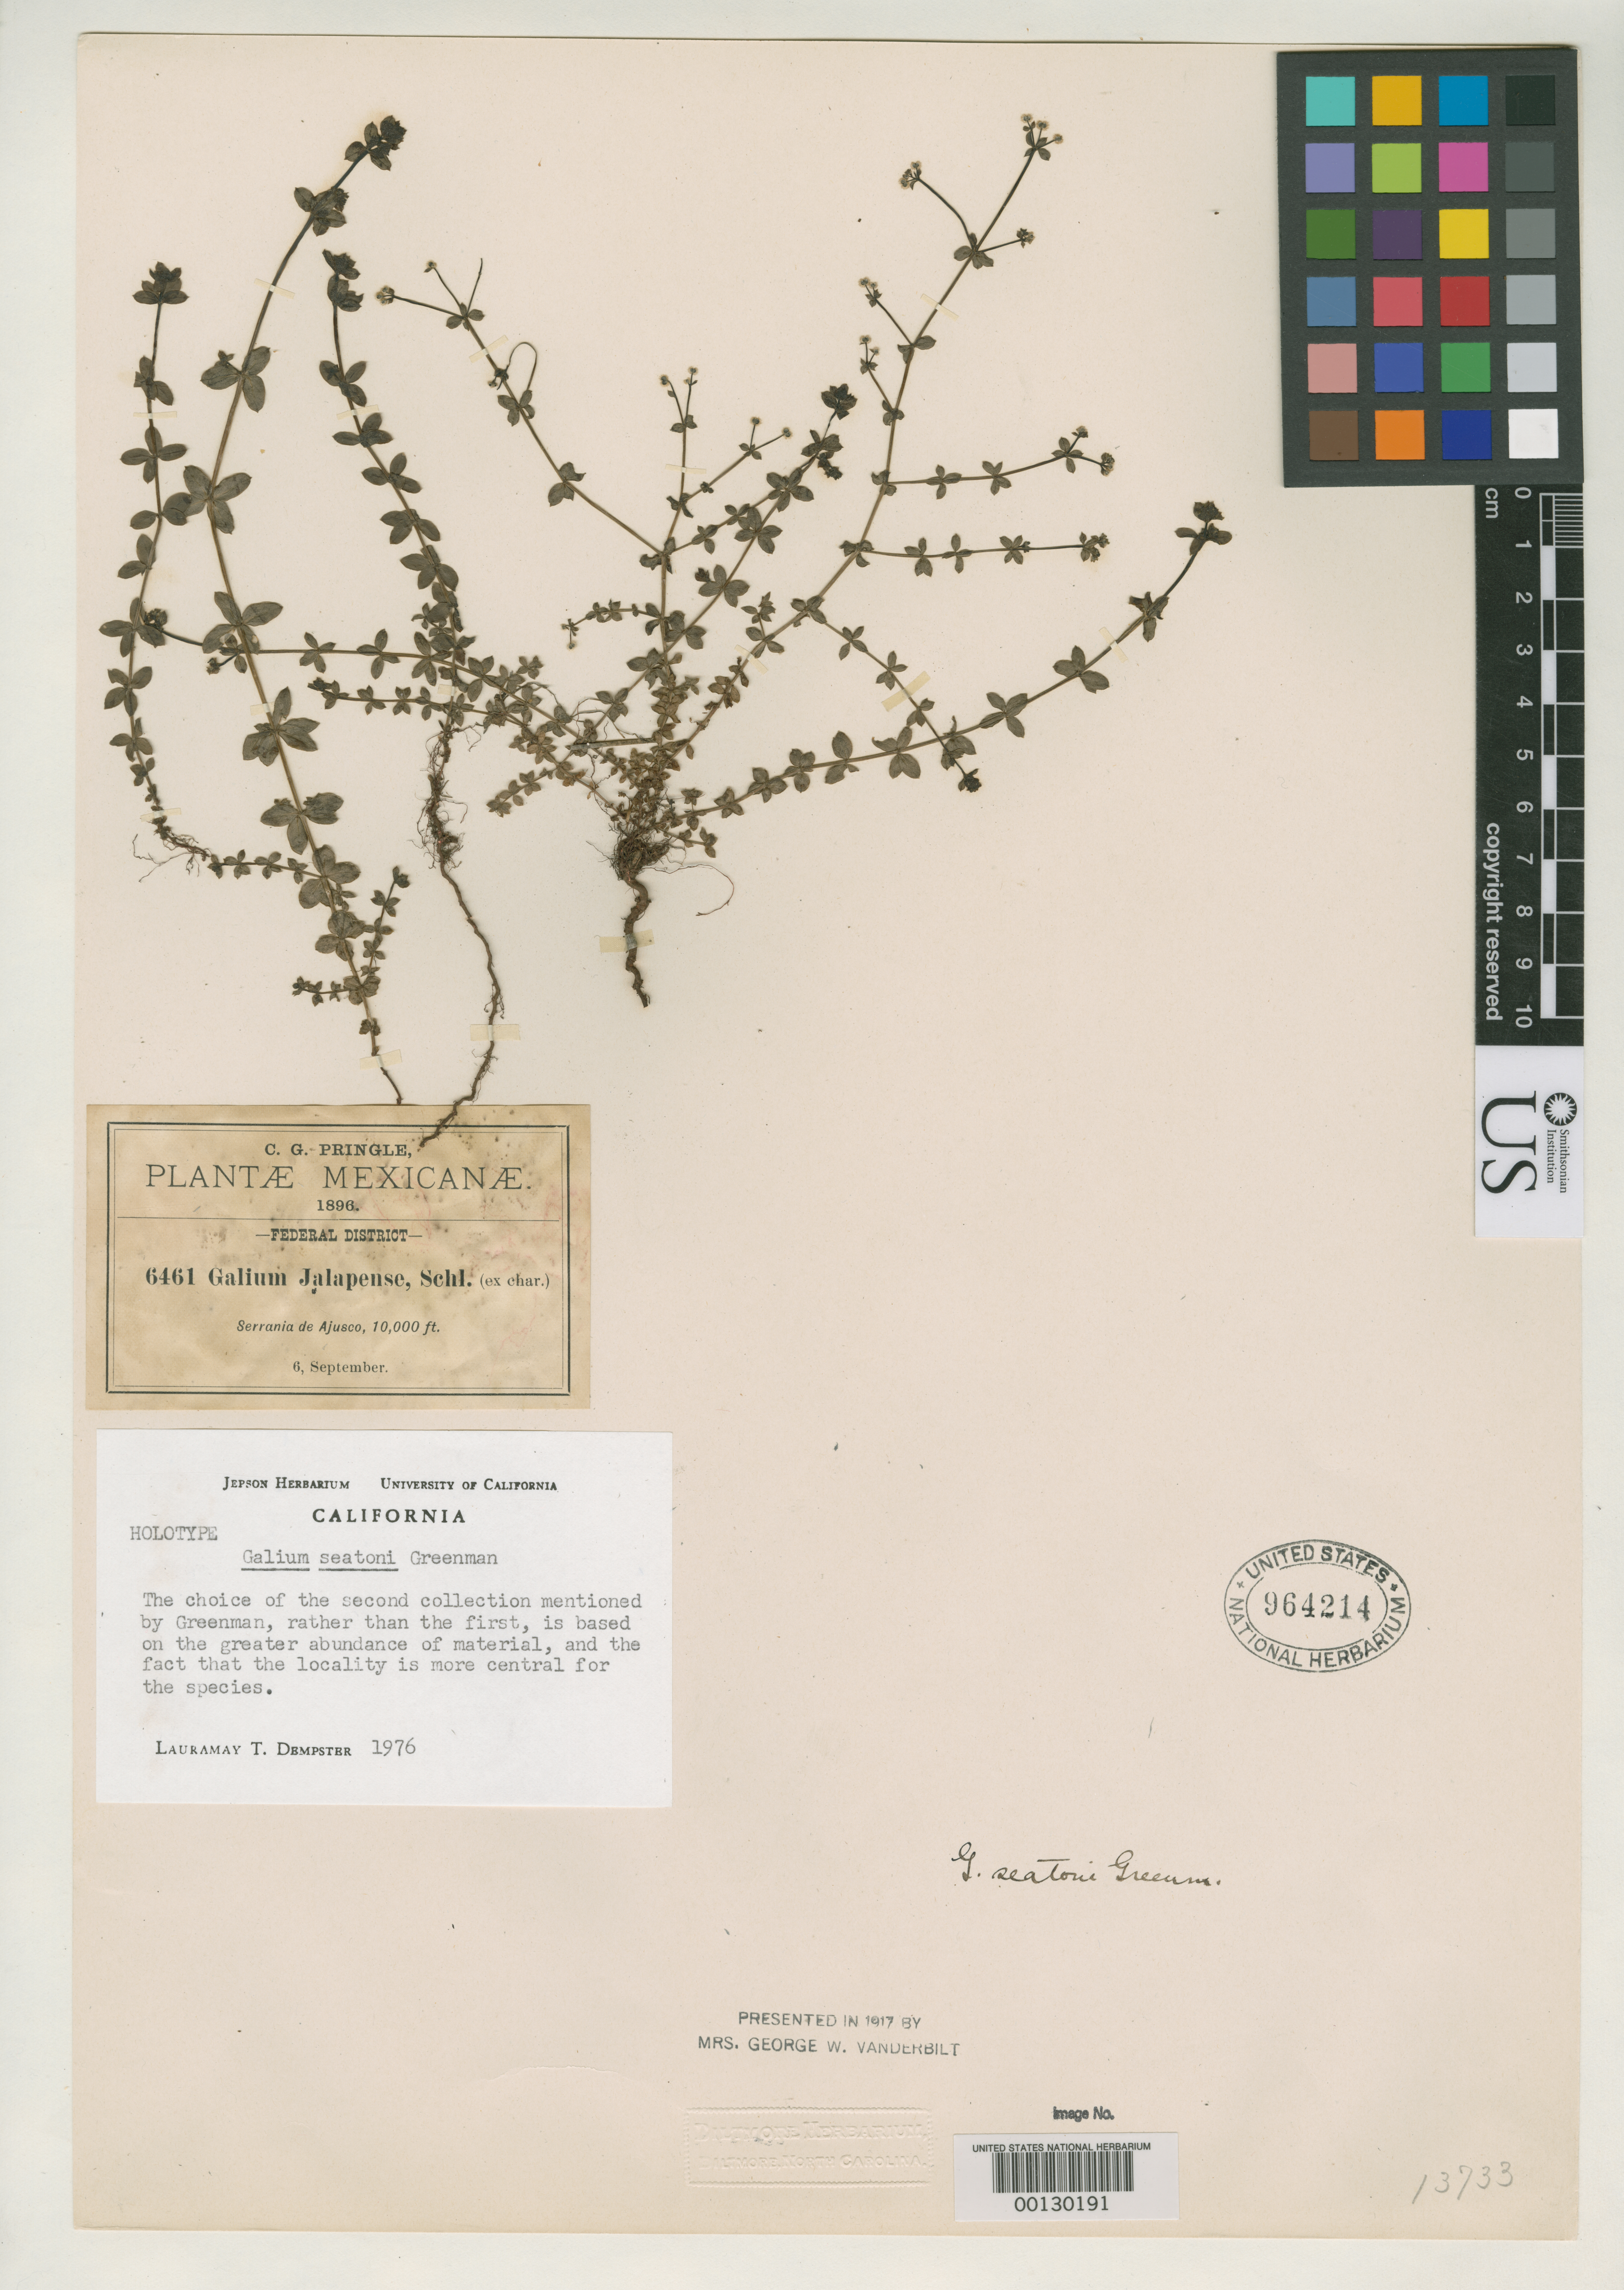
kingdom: Plantae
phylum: Tracheophyta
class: Magnoliopsida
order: Gentianales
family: Rubiaceae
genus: Galium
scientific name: Galium seatonii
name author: Greenm.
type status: Lectotype; Syntype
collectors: C. G. Pringle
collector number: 6461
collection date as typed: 06 Sep 1896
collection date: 1896-09-06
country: Mexico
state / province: Distrito Federal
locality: Serrania de Ajusco.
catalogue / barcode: US 964214